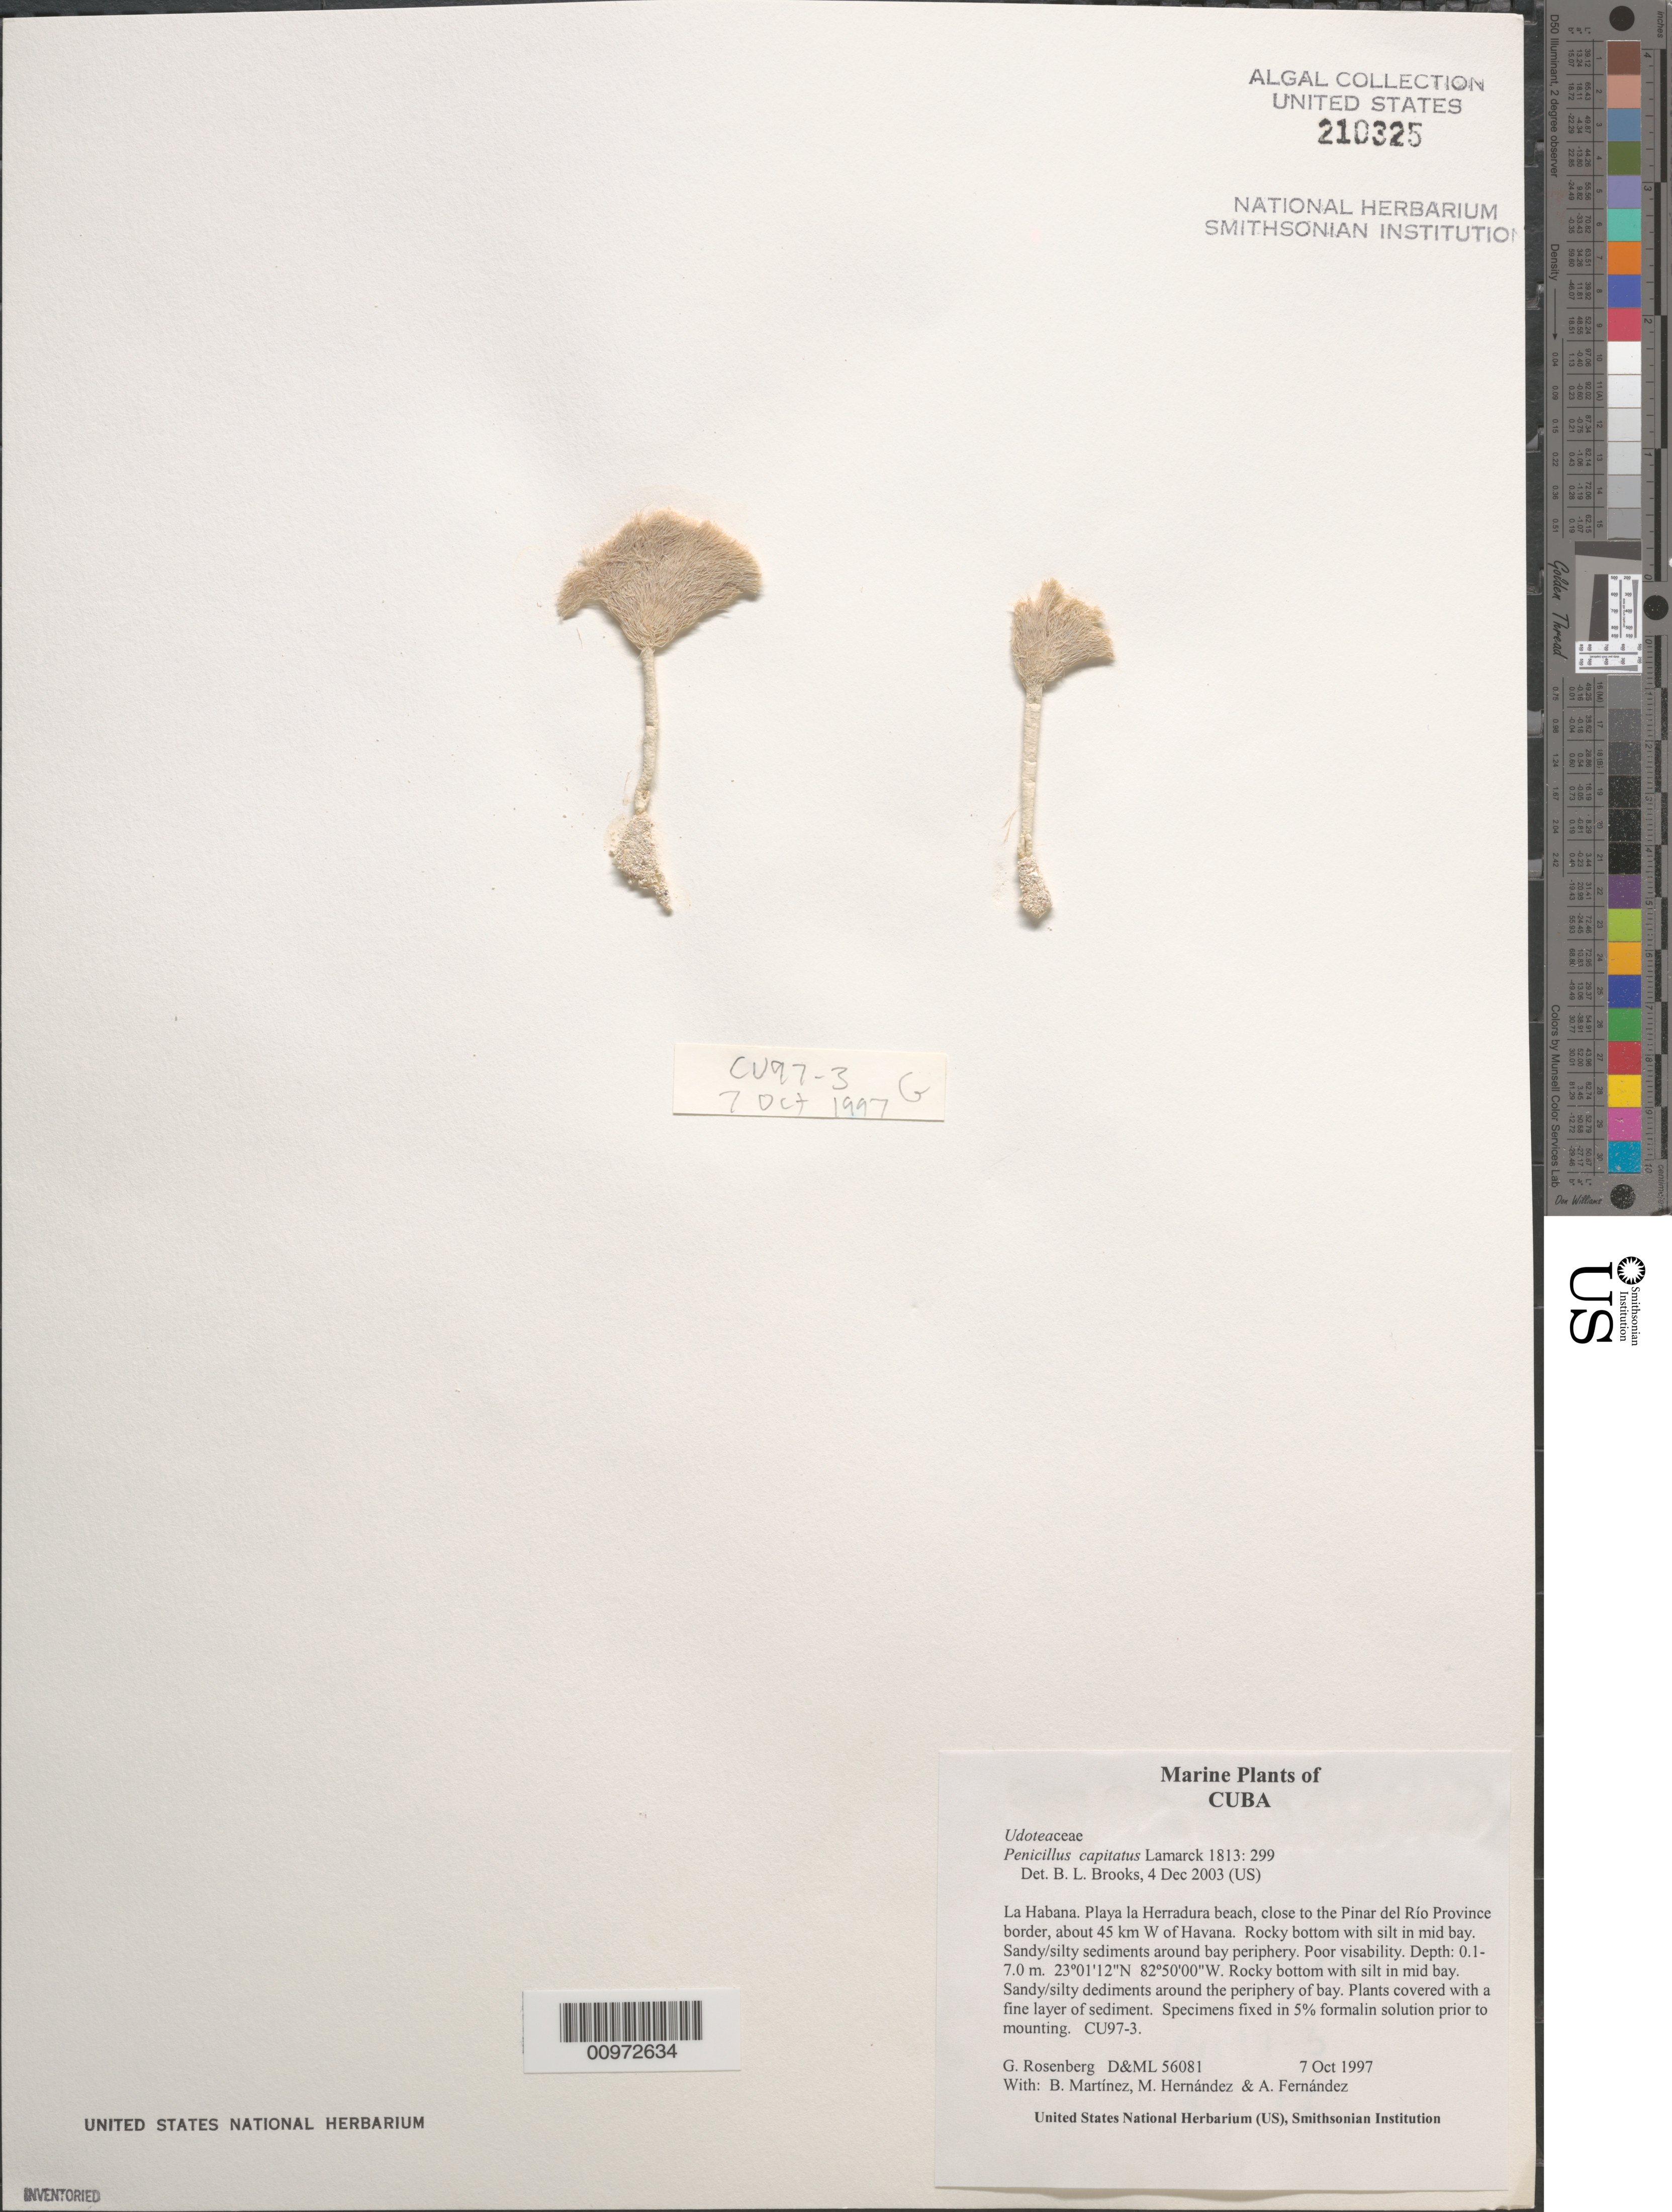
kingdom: Plantae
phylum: Chlorophyta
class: Ulvophyceae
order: Bryopsidales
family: Udoteaceae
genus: Penicillus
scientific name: Penicillus capitatus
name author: Lam.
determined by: Brooks, B. L., (BOT), Smithsonian Institution - National Museum of Natural History (UNITED STATES)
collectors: G. Rosenberg, B. Martinez, M. Hernandez & A. Fernandez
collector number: D&ML 56081 & CU97-3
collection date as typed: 07 Oct 1997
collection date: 1997-10-07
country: Cuba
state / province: La Habana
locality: Playa la Herradura Beach, close to Pinar del Rio Province border, ca. 45 km west of Havana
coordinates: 23 01'12"N, 82 50'00"W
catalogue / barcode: US 210325